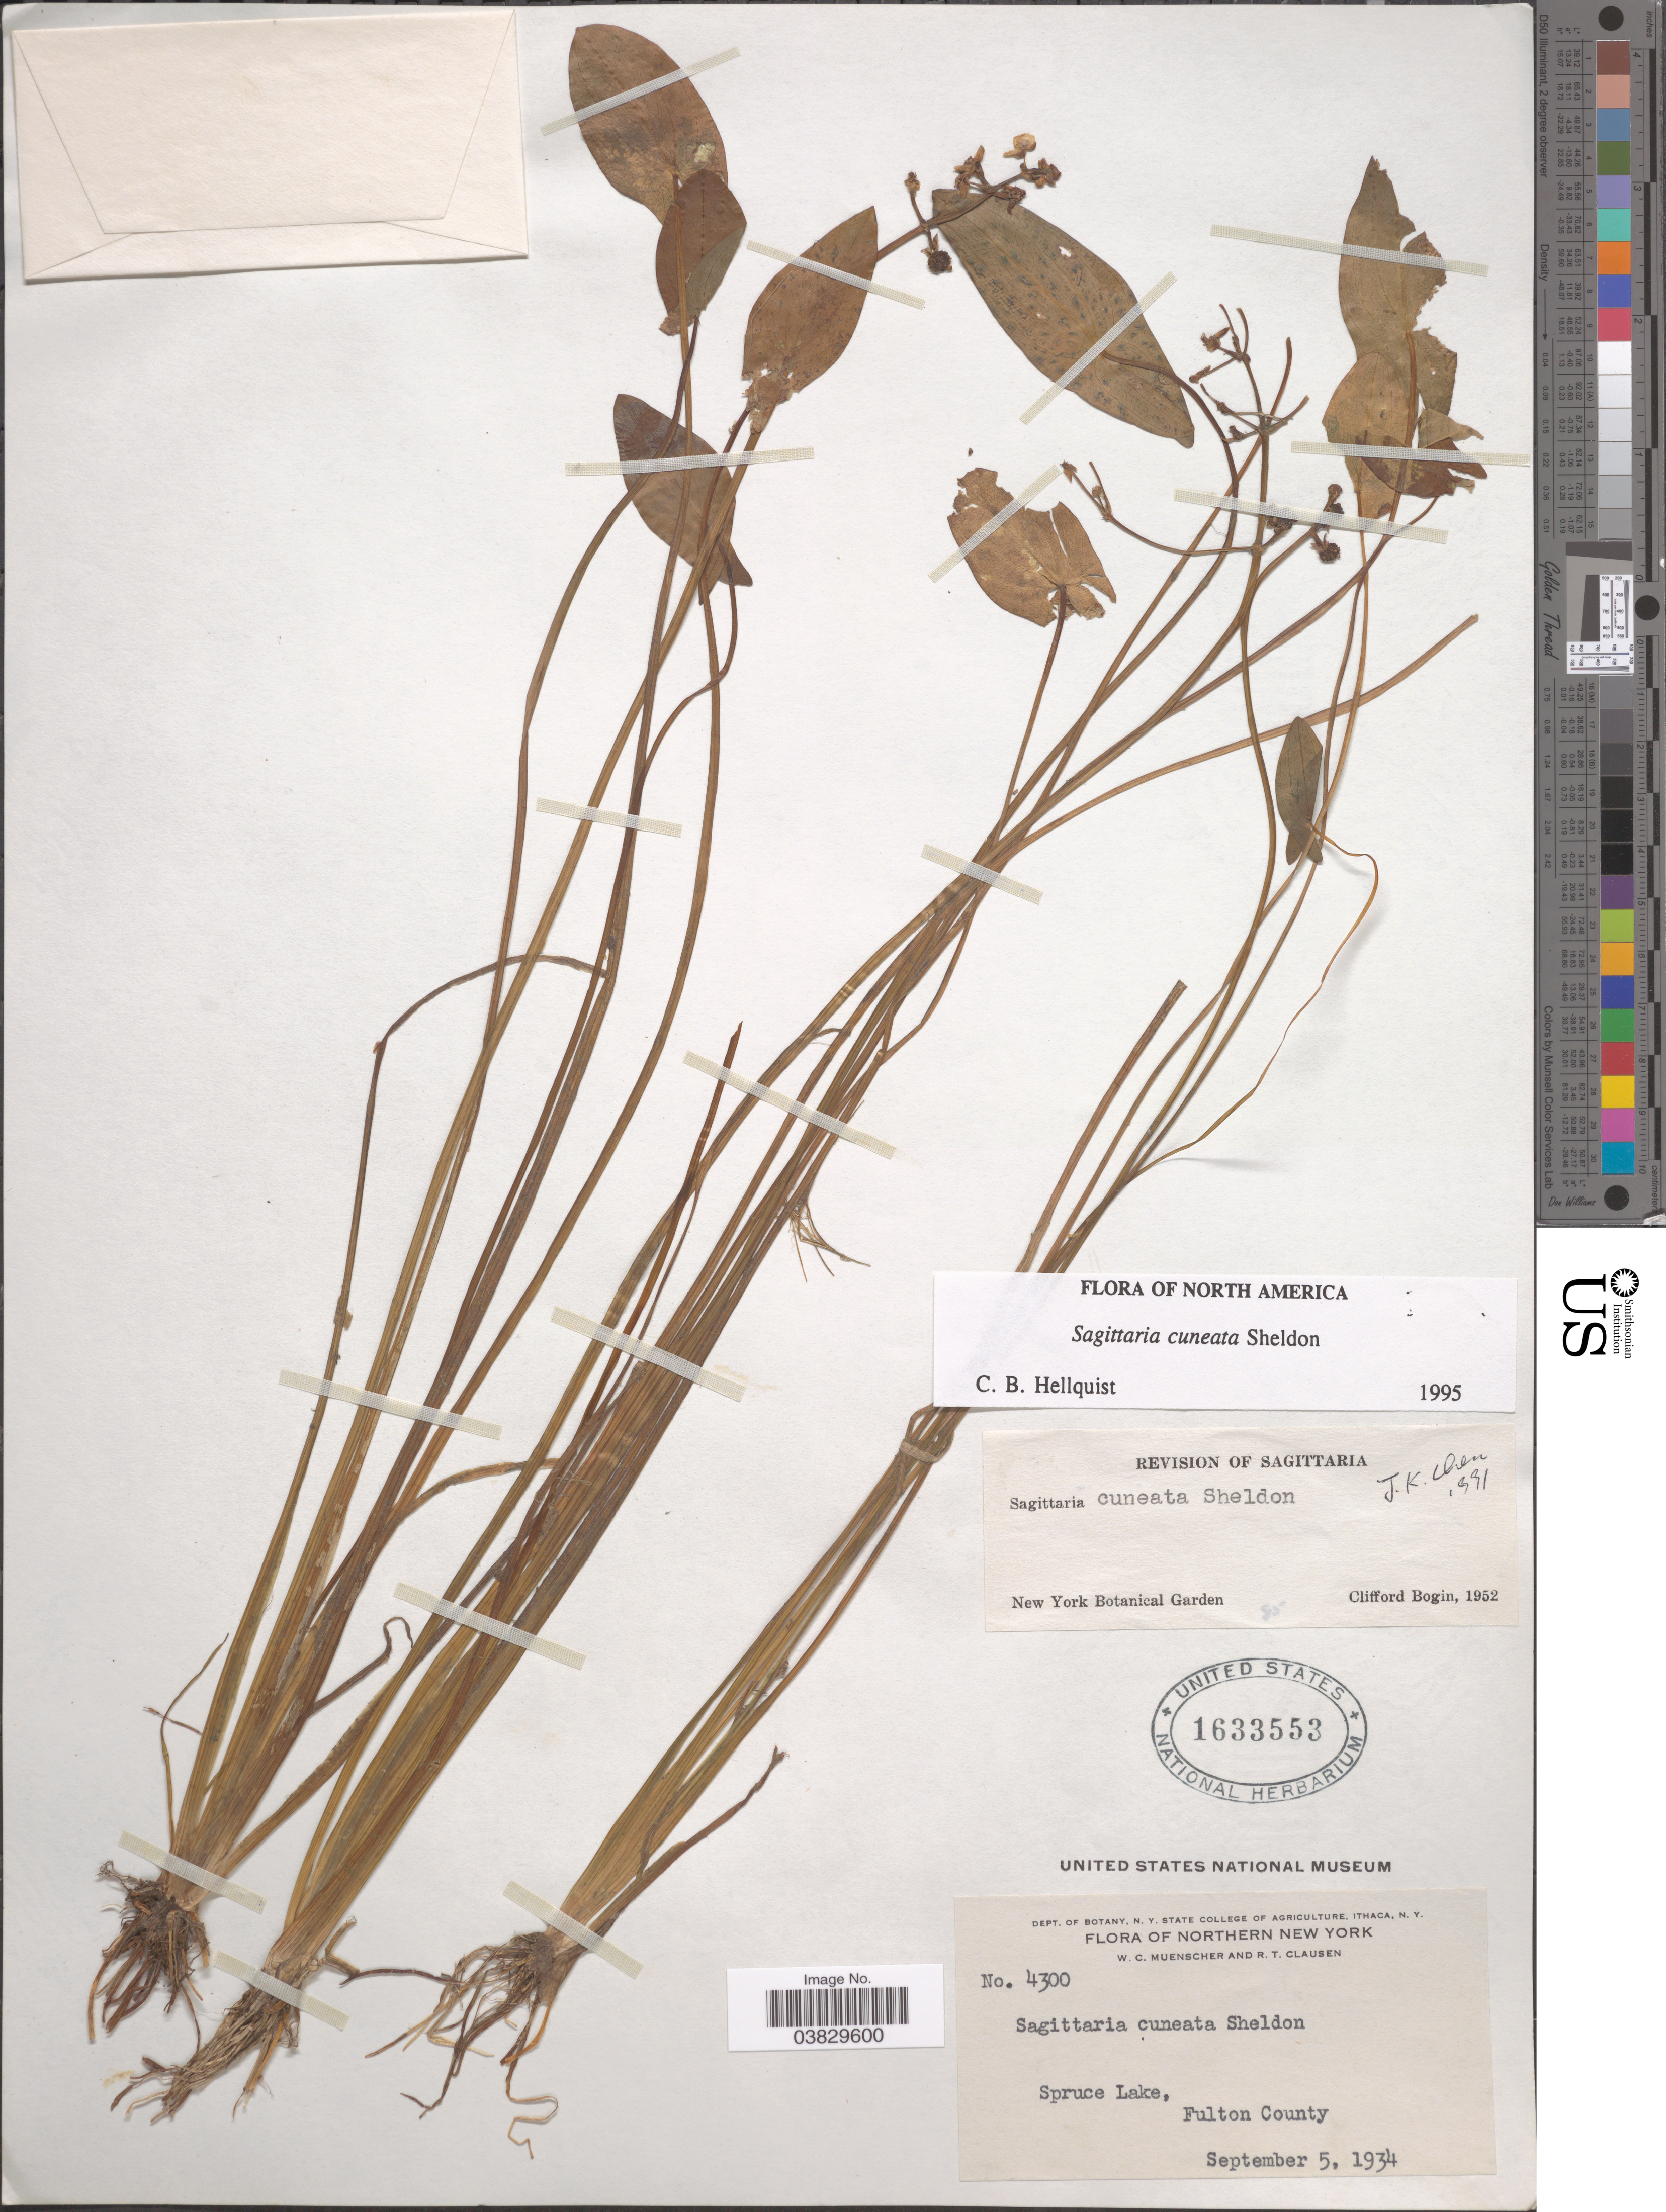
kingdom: Plantae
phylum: Tracheophyta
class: Liliopsida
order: Alismatales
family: Alismataceae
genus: Sagittaria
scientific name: Sagittaria cuneata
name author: E. Sheld.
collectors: W. Muenscher & R. T. Clausen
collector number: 4300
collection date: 1934-09-05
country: United States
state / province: New York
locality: Northern New York. Spruce Lake, Fulton County.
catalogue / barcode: US 1633553